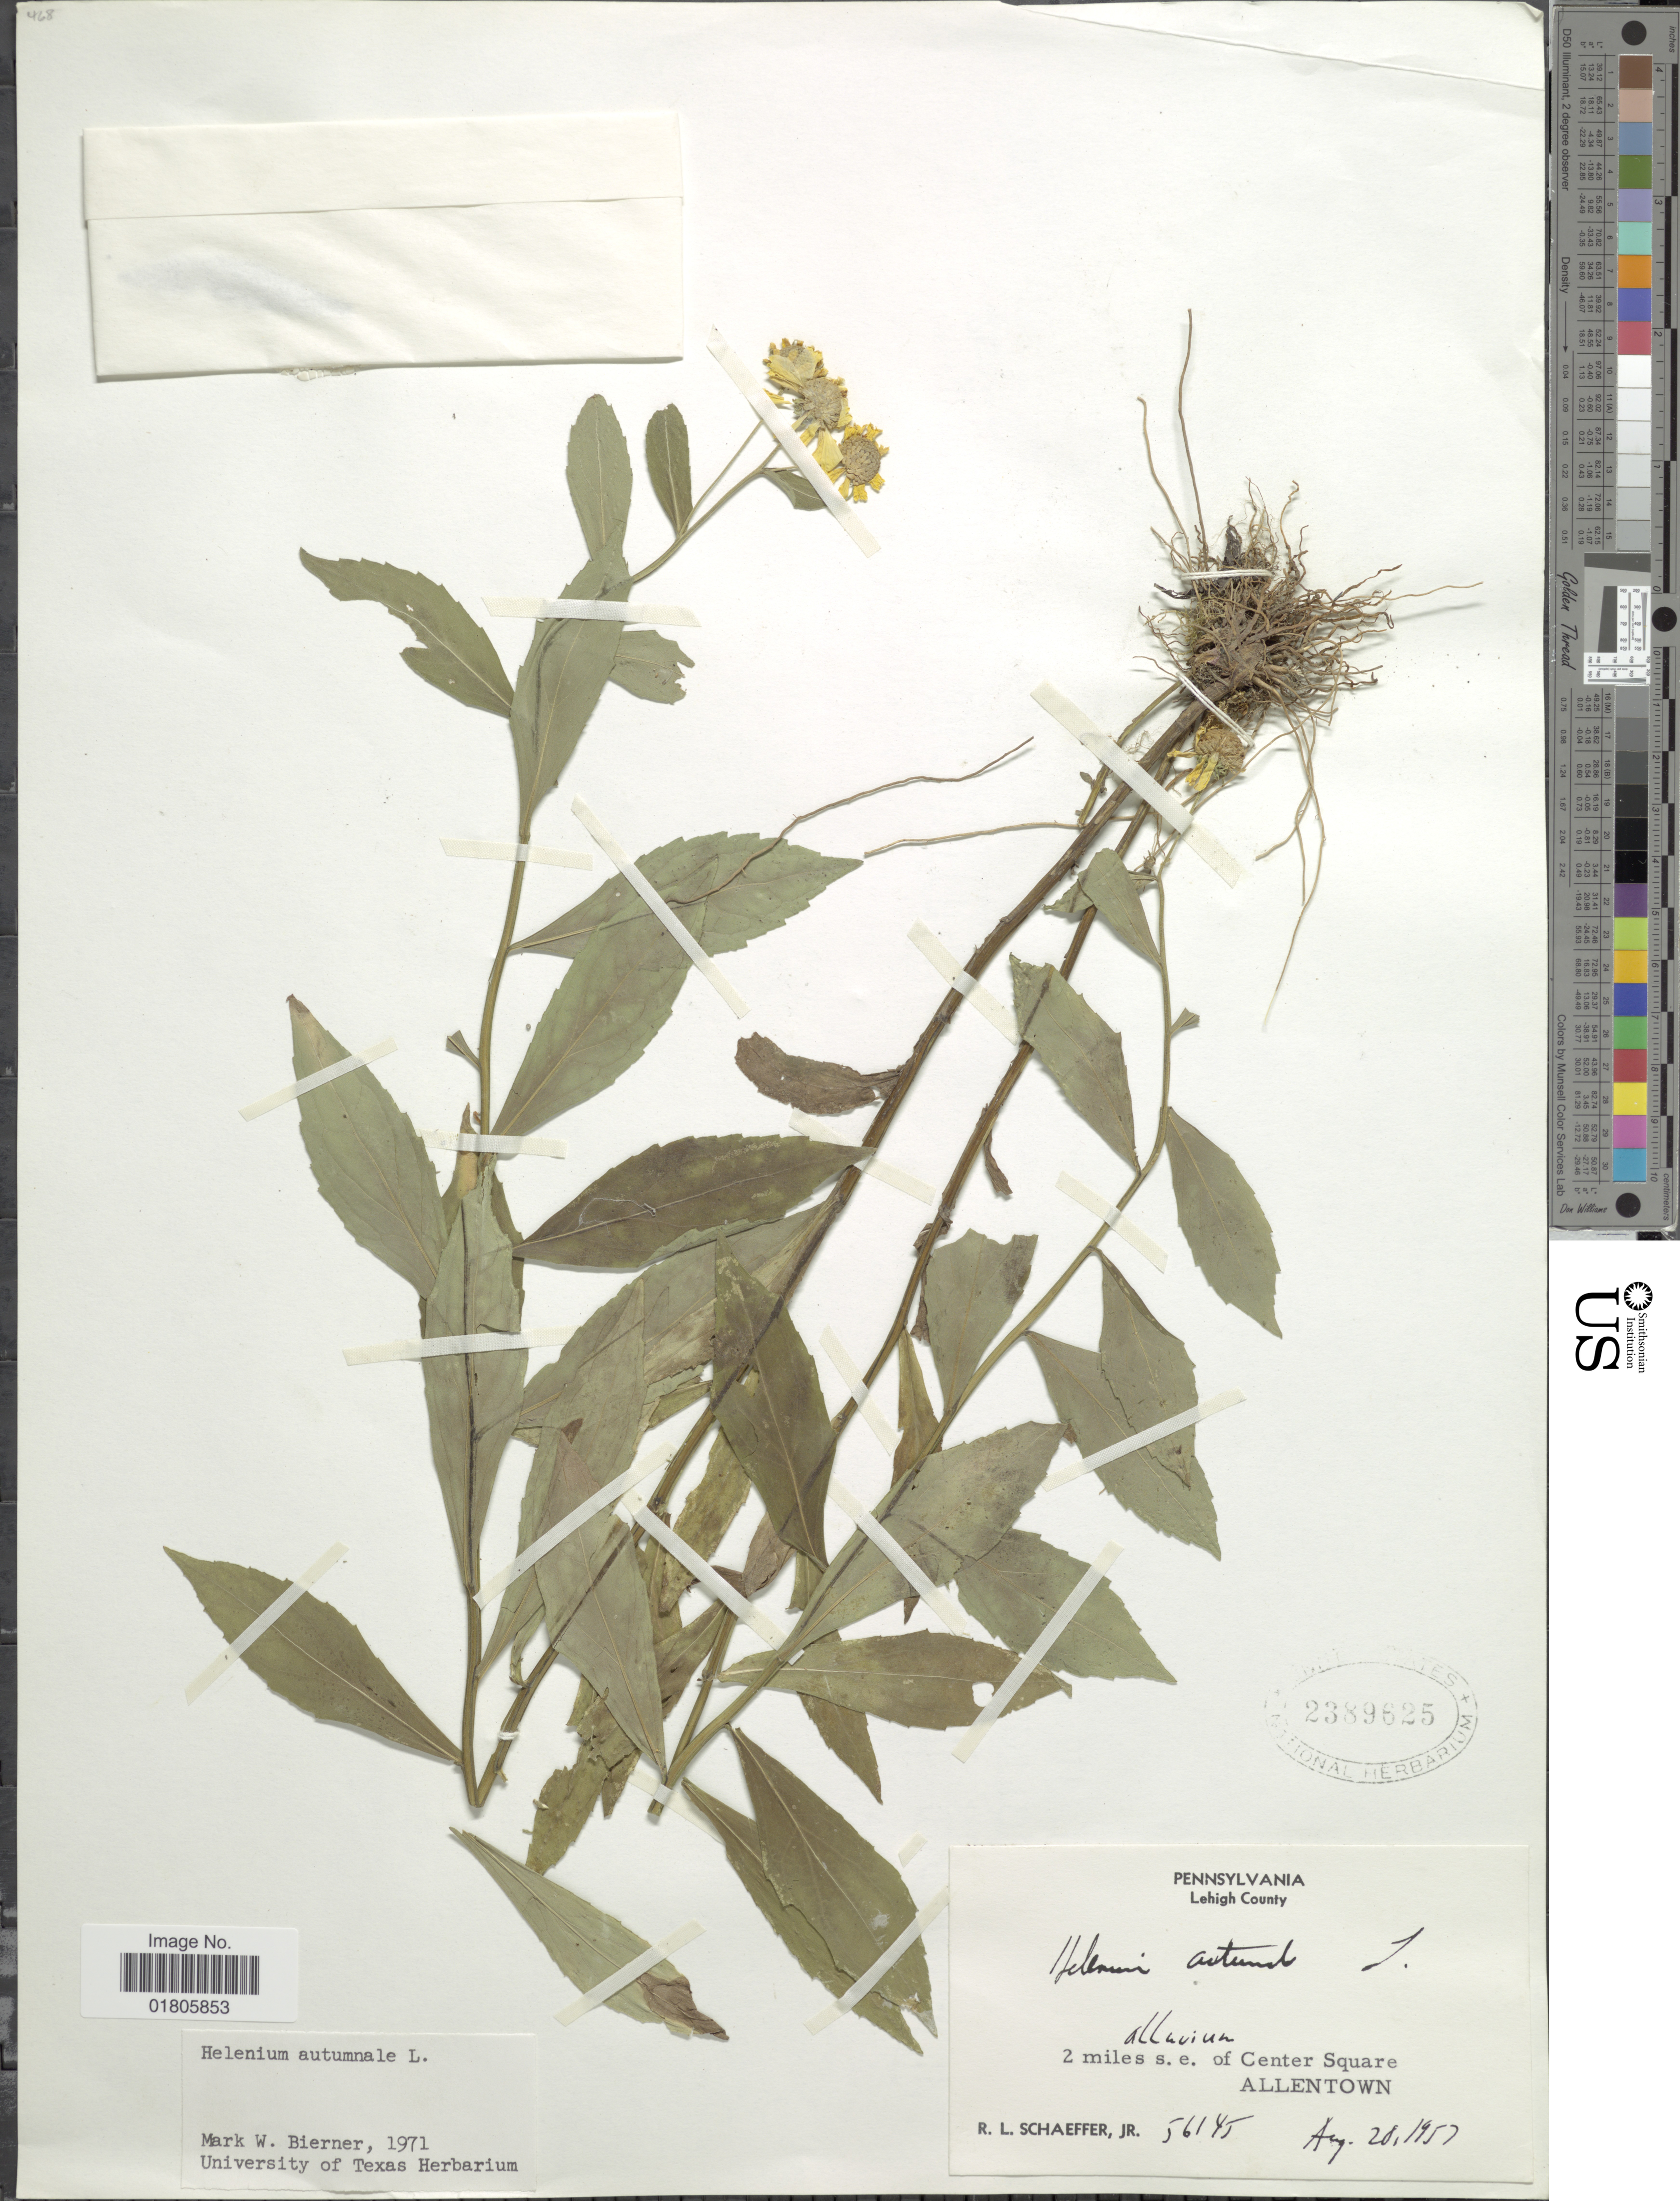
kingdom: Plantae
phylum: Tracheophyta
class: Magnoliopsida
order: Asterales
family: Asteraceae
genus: Helenium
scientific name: Helenium autumnale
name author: L.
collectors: R. L. Schaeffer Jr.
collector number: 56145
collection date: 1957-08-28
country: United States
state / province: Pennsylvania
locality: Lehigh County. 2 miles s.e of Center Square, Allentown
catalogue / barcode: US 2389625